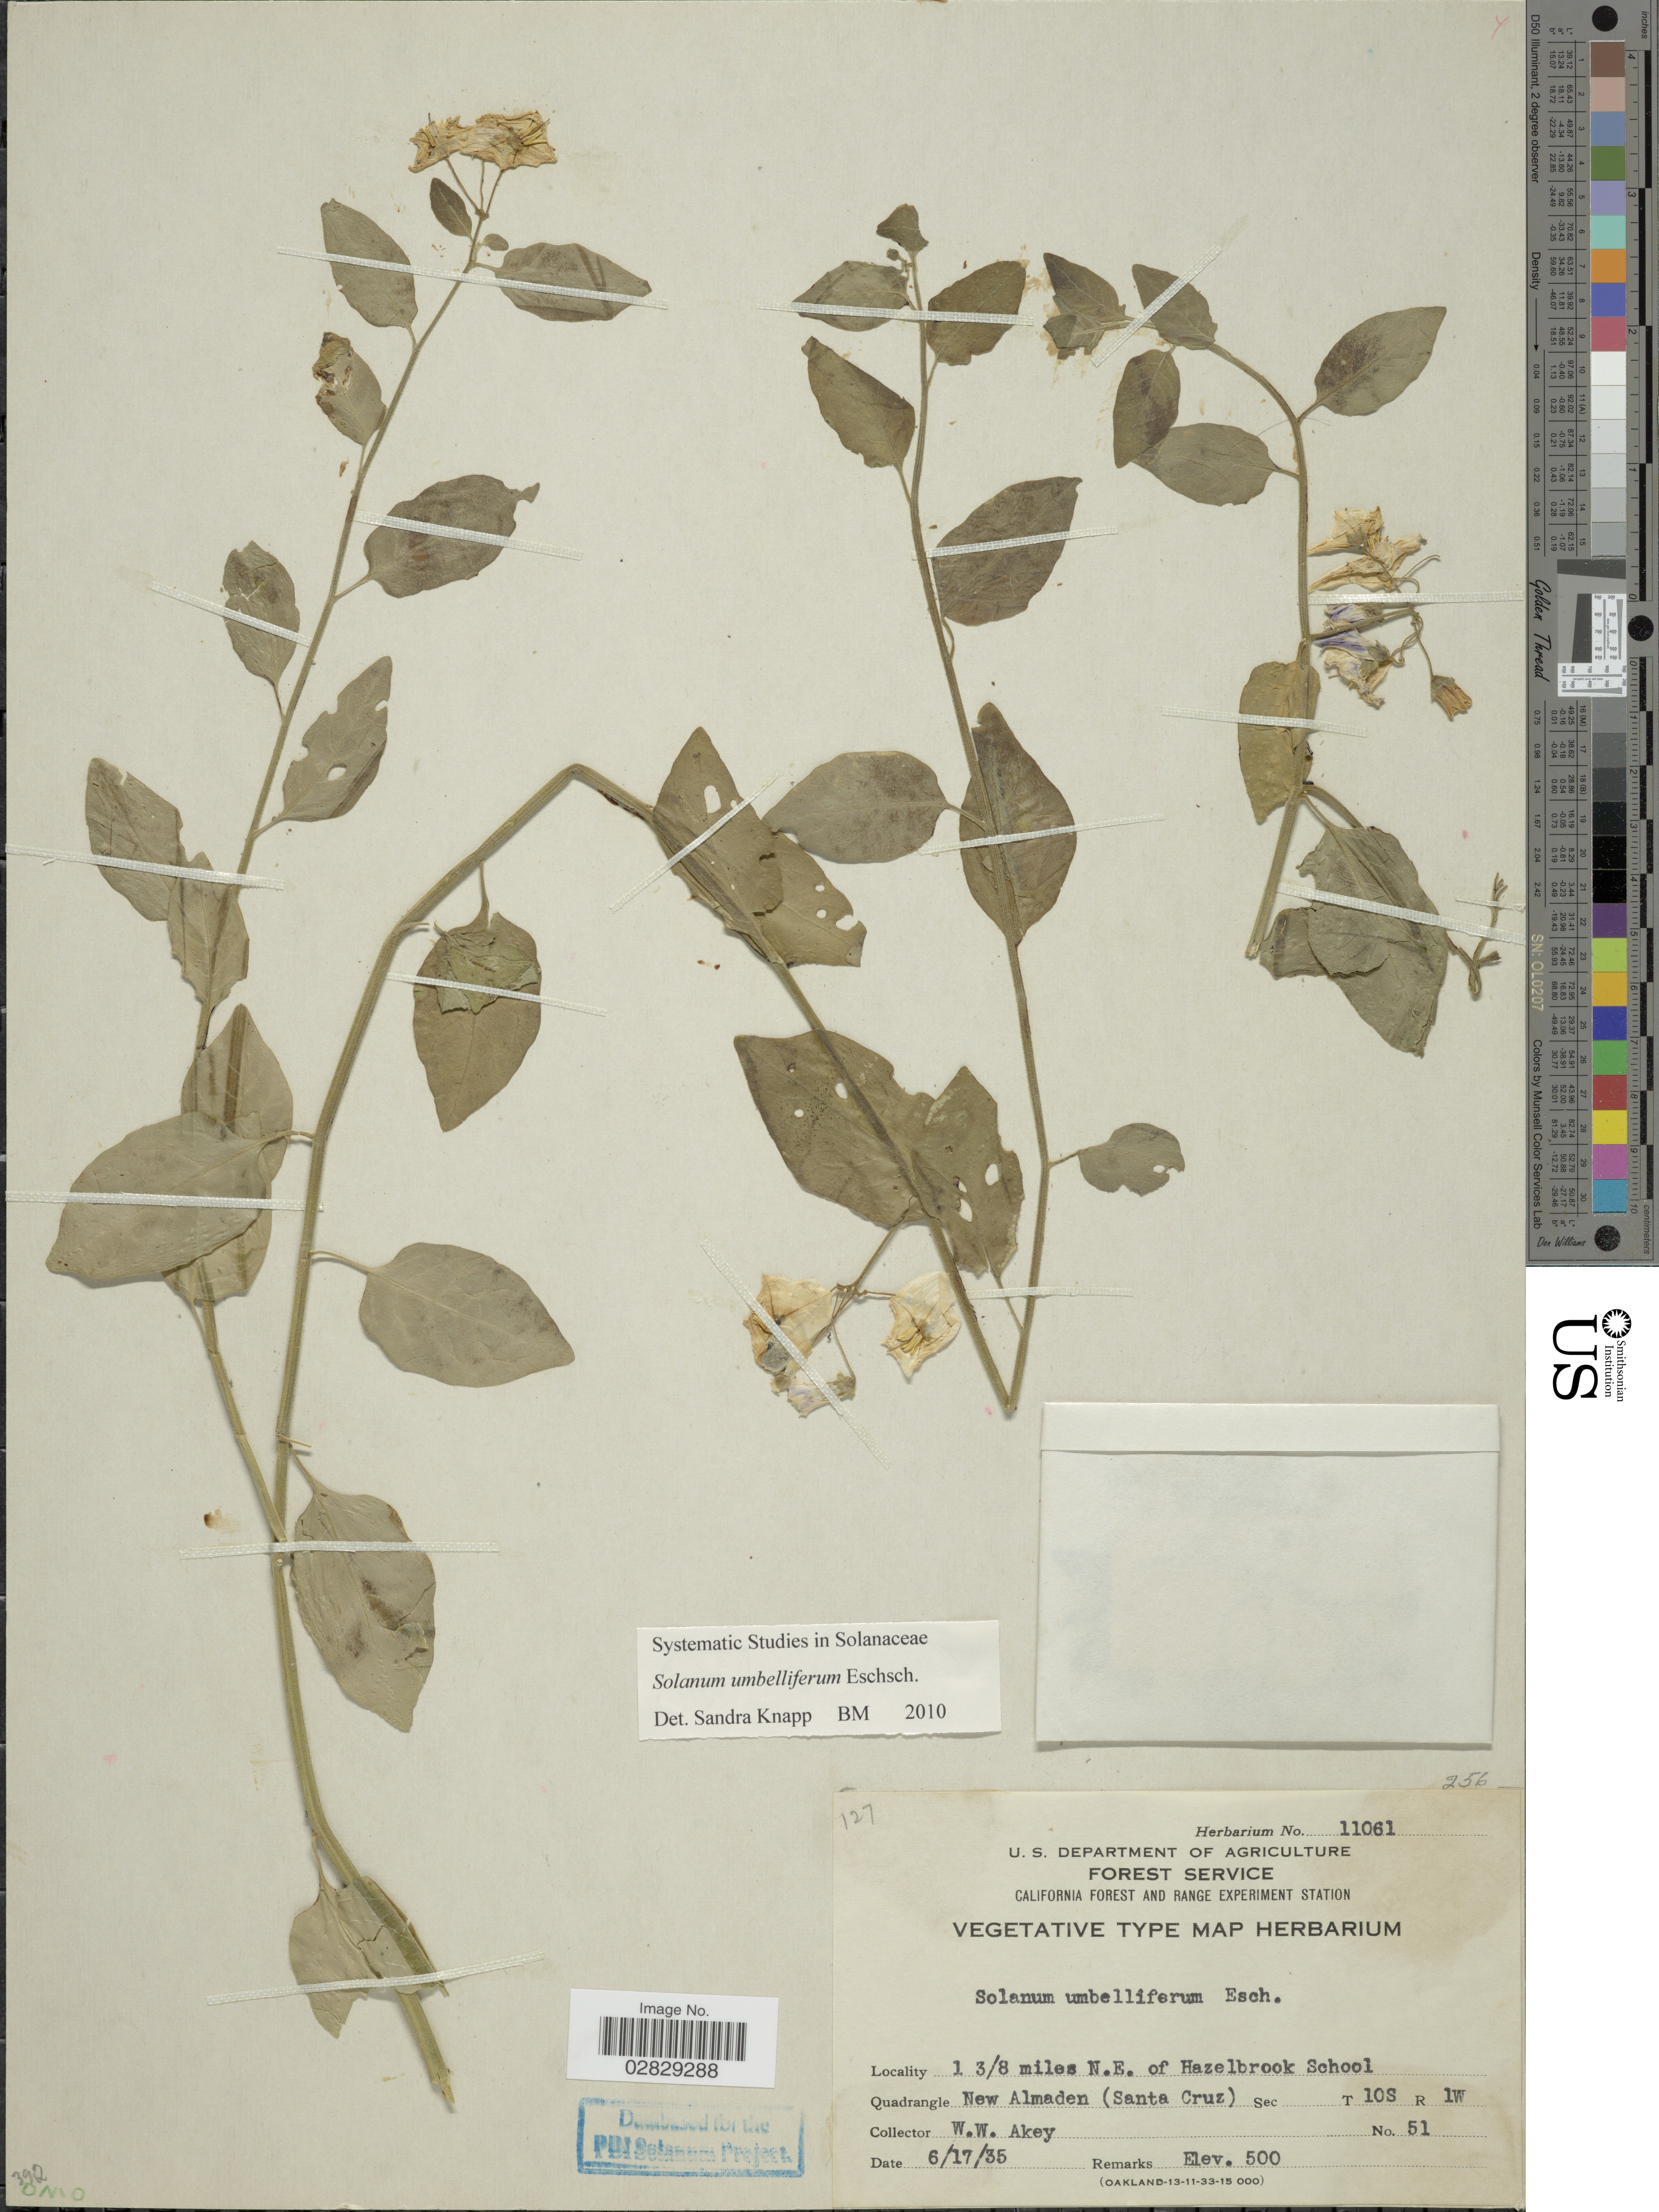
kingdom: Plantae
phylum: Tracheophyta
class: Magnoliopsida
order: Solanales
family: Solanaceae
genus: Solanum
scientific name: Solanum umbelliferum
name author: Eschsch.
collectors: W. Akey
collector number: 51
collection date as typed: Transcribed d/m/y: 17/6/35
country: United States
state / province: California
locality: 1 3/8 miles N.E. of Hazelbrook School. New Almaden (Santa Cruz) Sec T10S R1W.